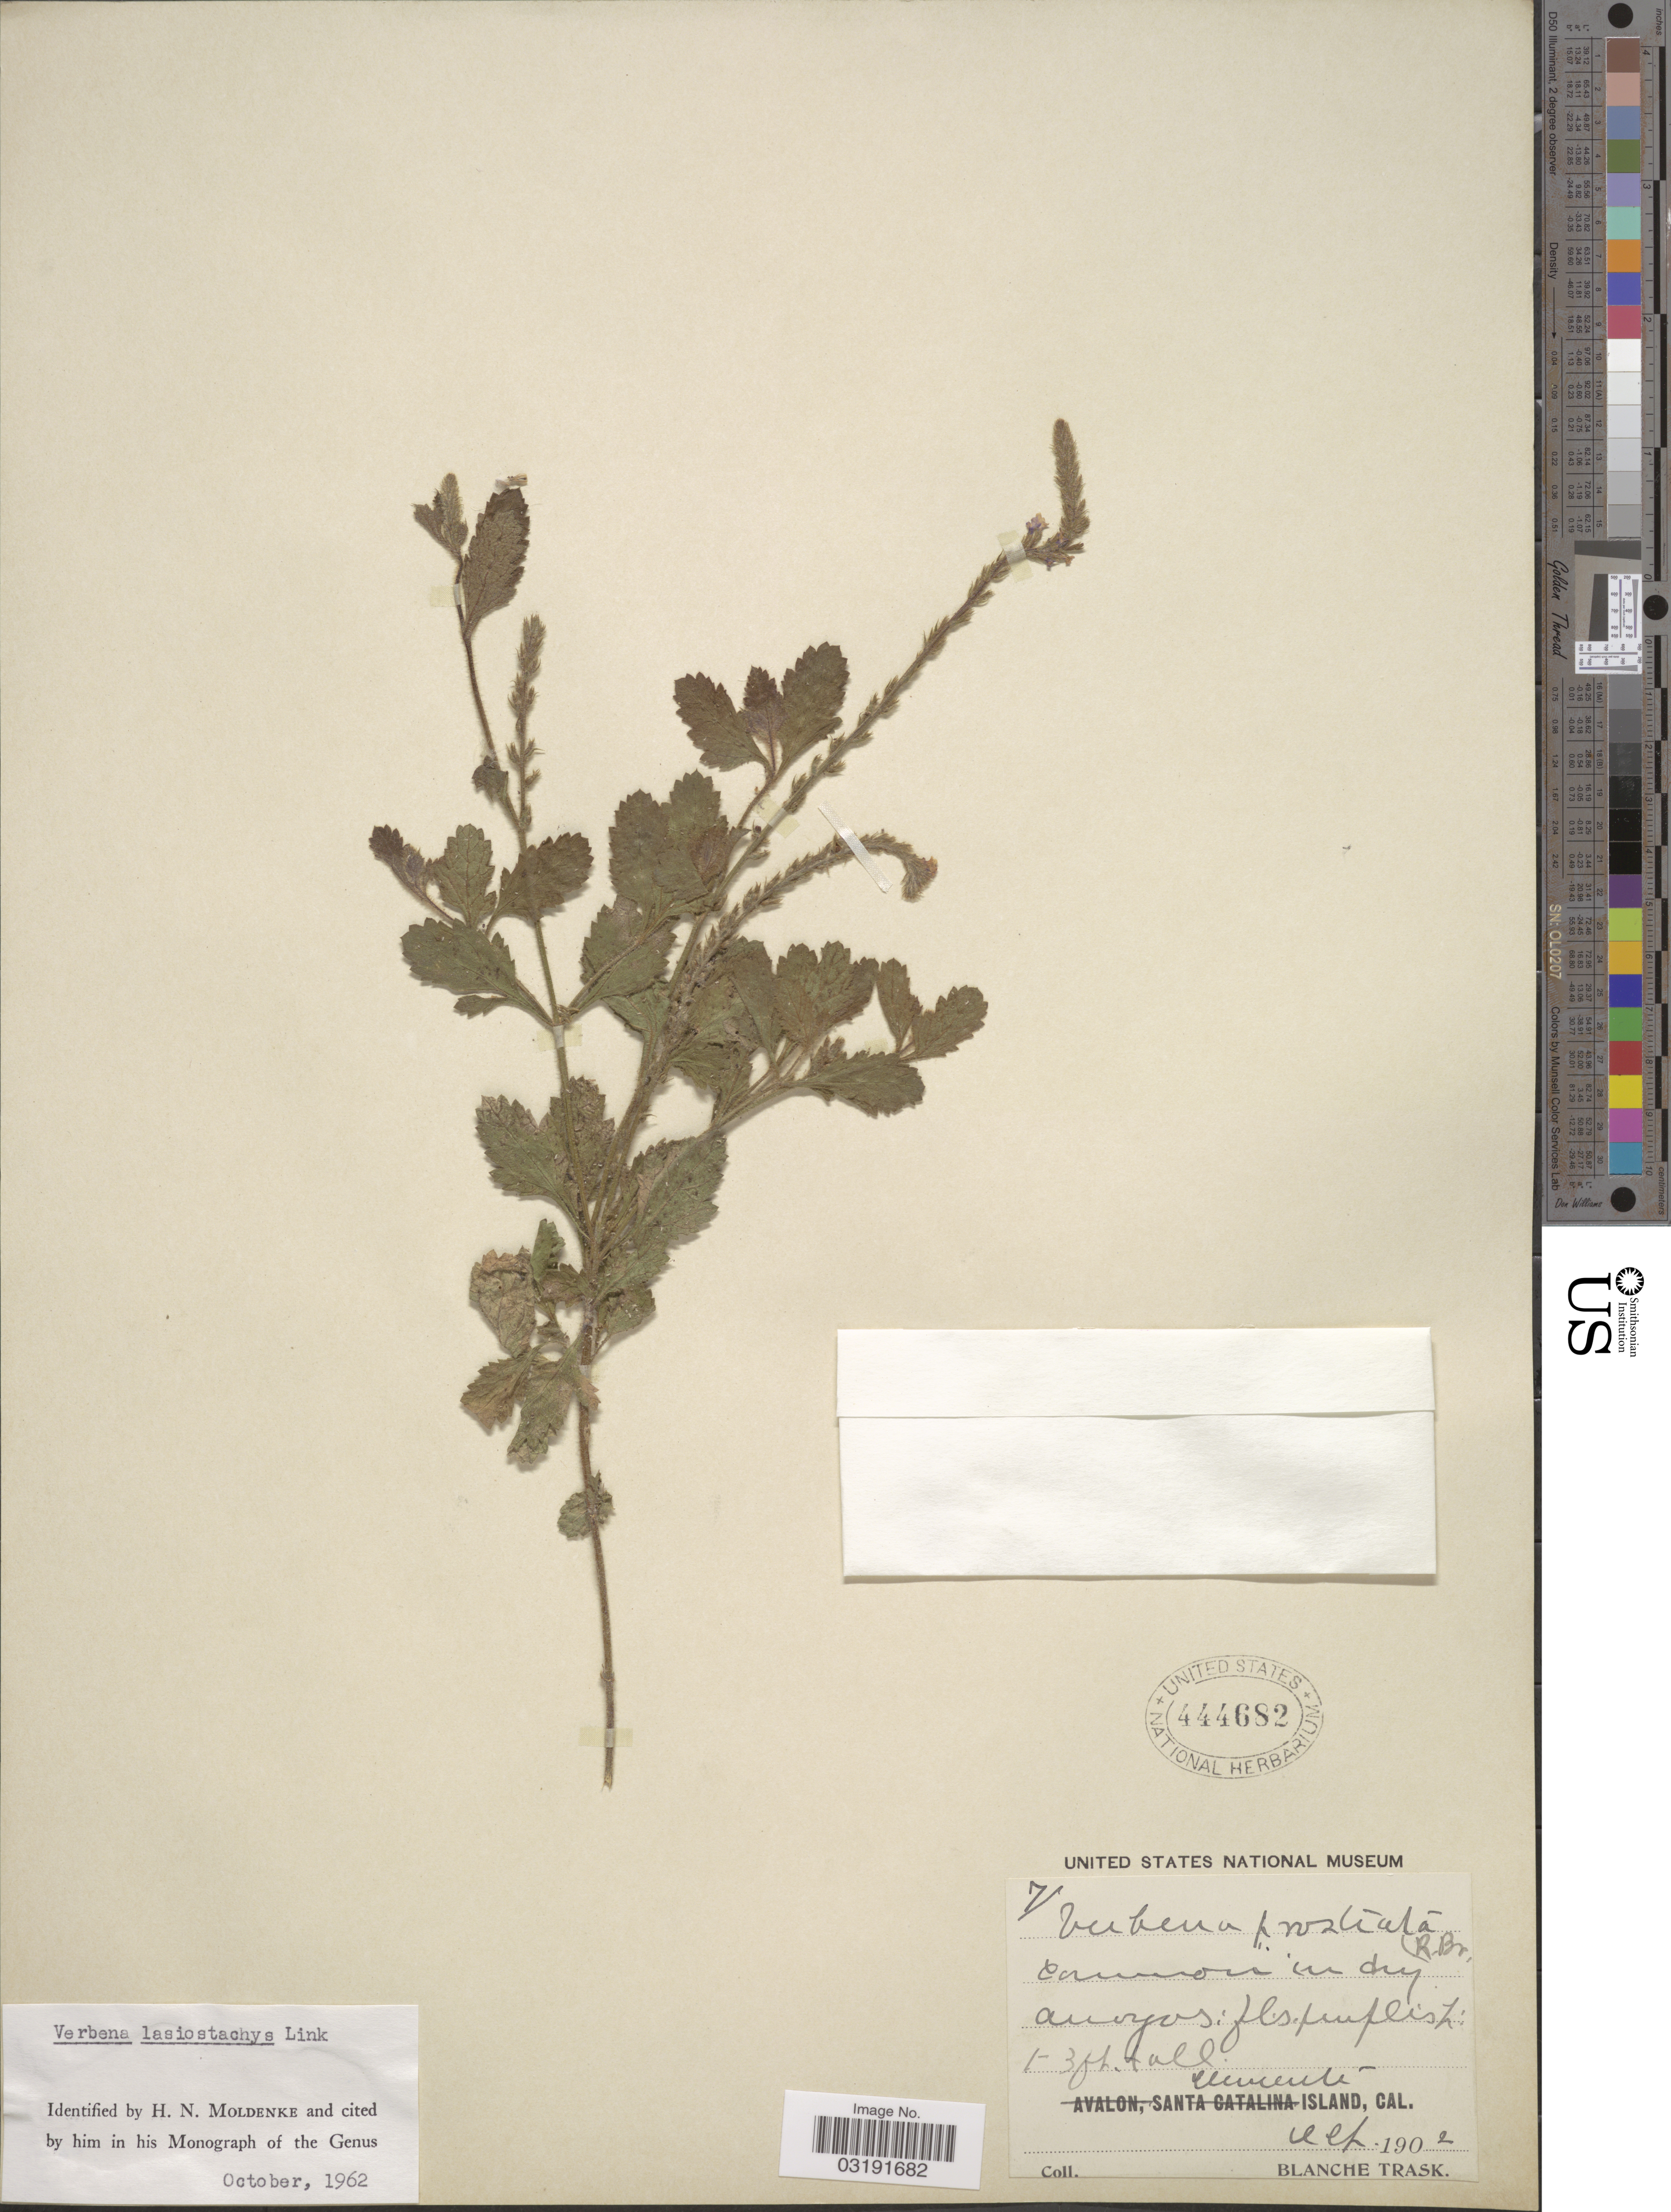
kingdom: Plantae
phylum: Tracheophyta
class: Magnoliopsida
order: Lamiales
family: Verbenaceae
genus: Verbena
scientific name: Verbena lasiostachys var. lasiostachys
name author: Link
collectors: B. Trask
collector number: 71*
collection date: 1902-10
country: United States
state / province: California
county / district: Orange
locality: Clemente Island.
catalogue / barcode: US 444682